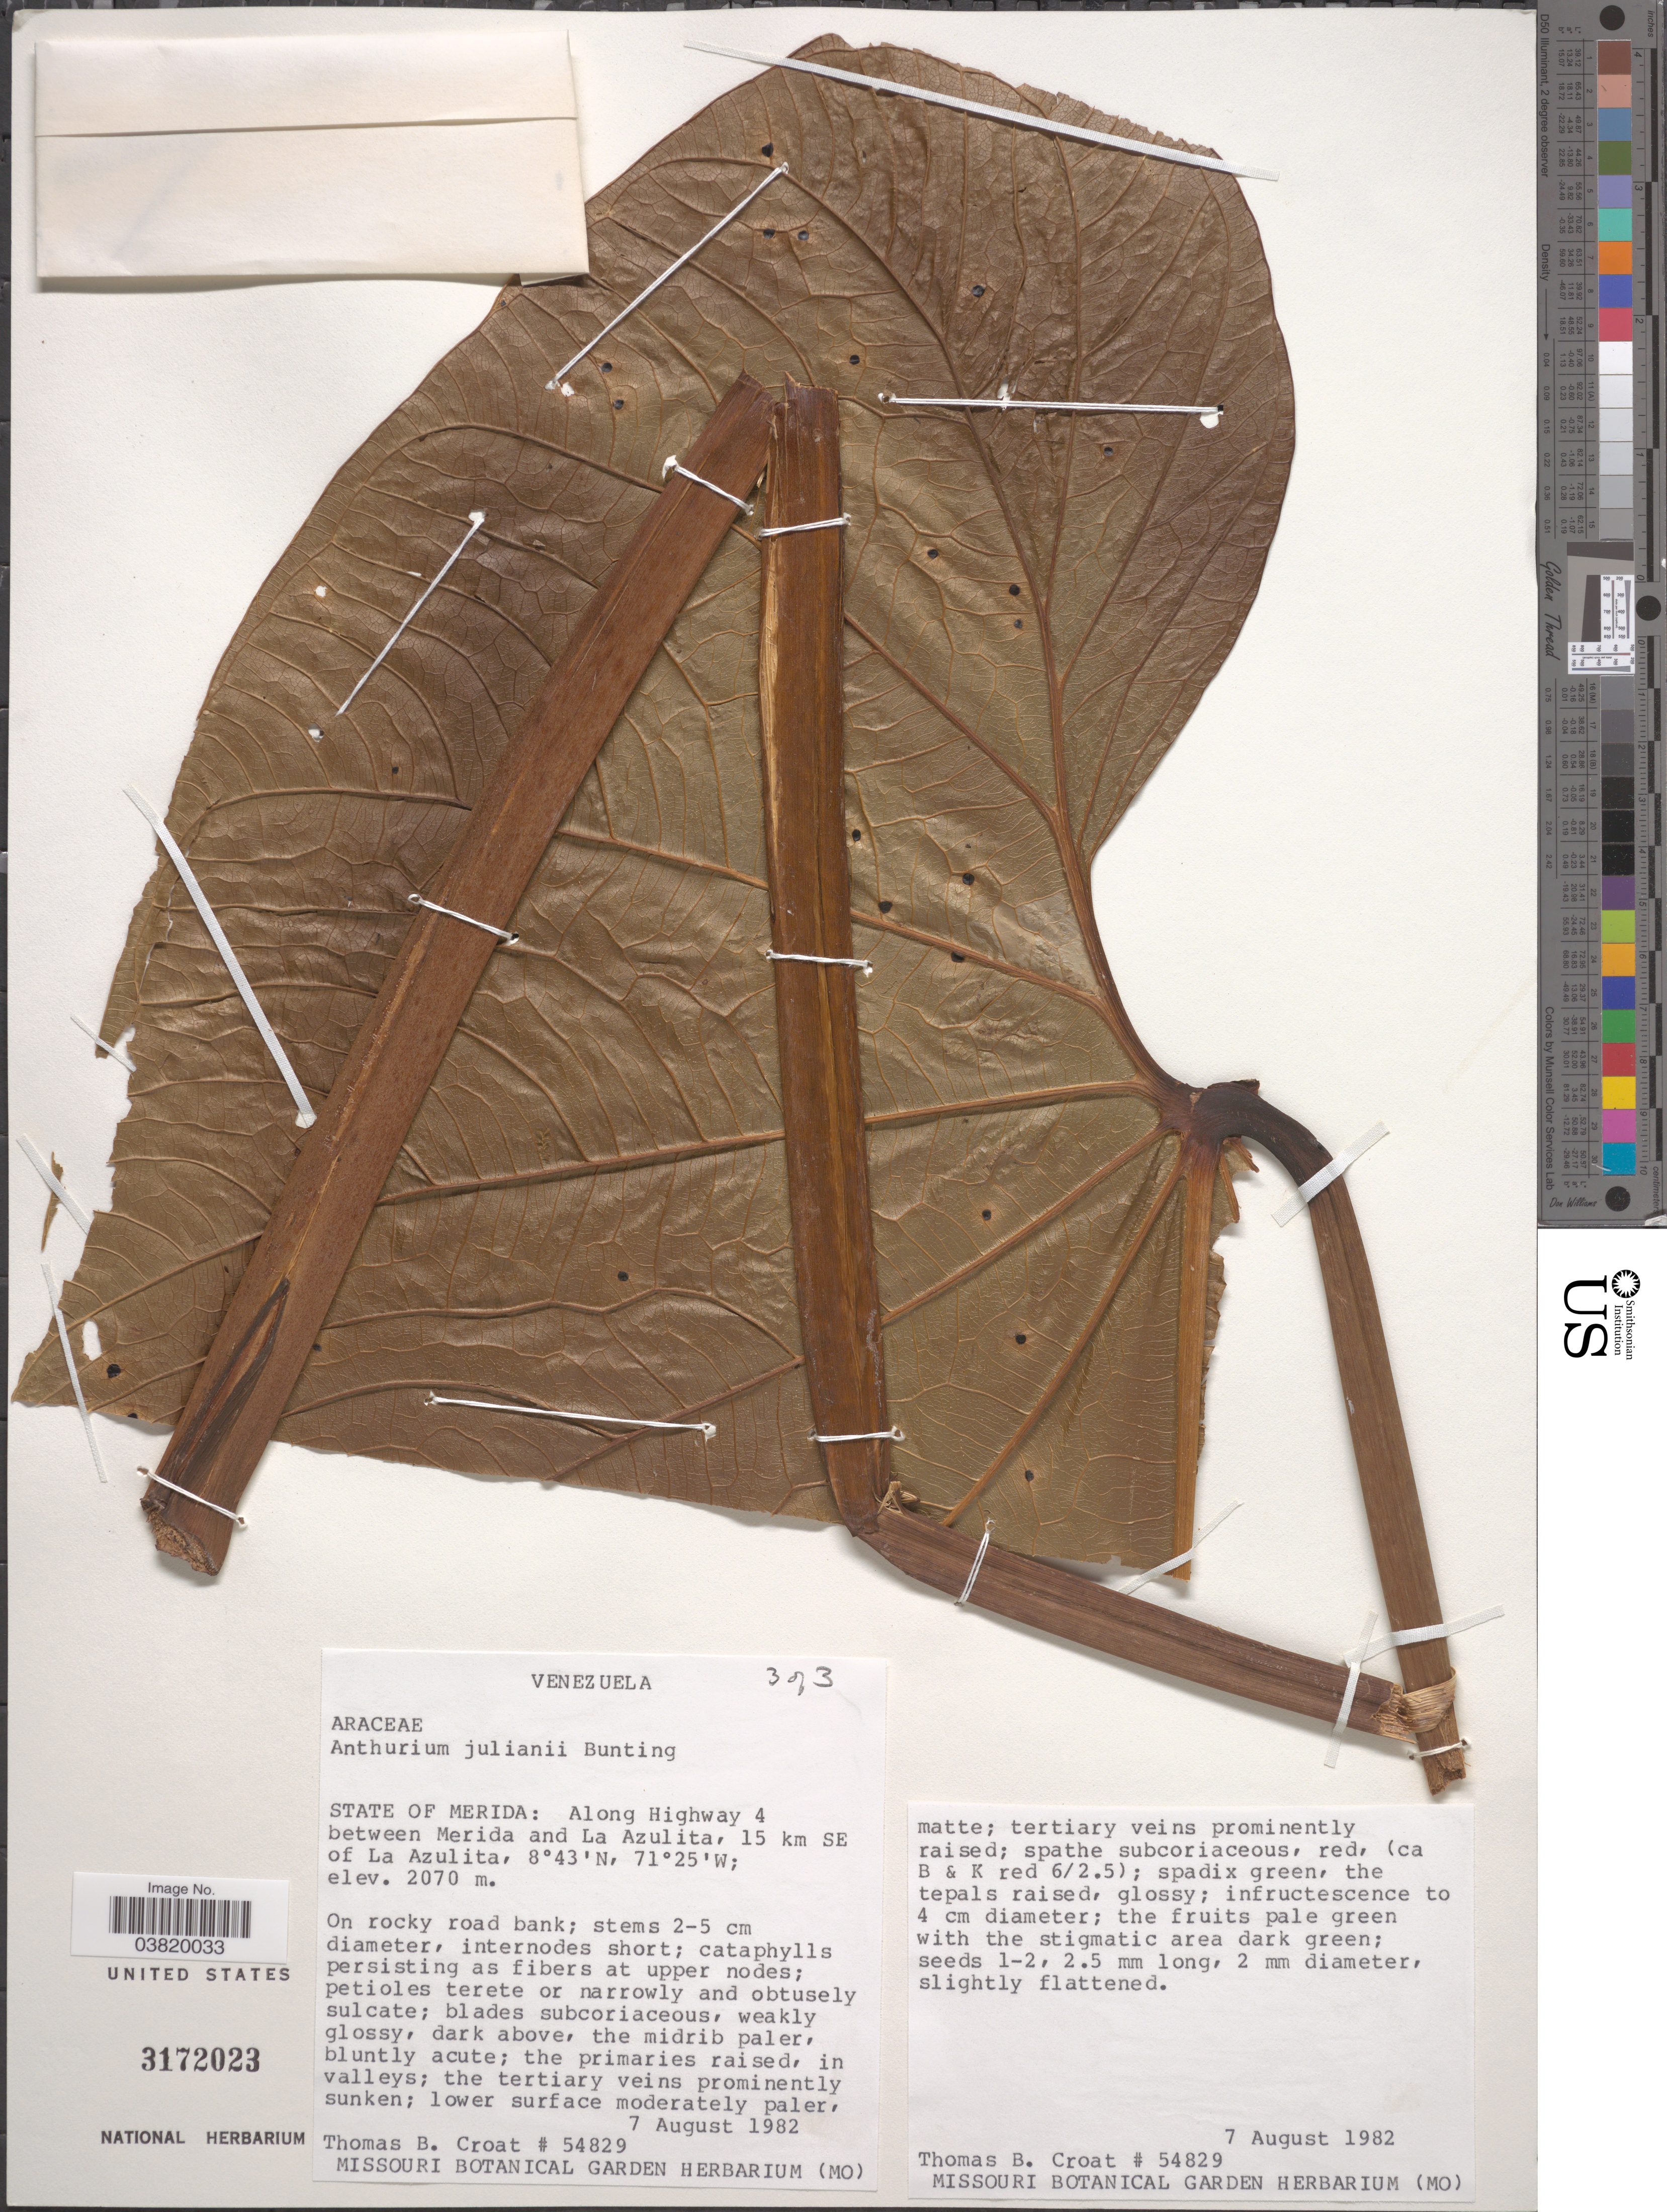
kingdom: Plantae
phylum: Tracheophyta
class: Liliopsida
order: Alismatales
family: Araceae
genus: Anthurium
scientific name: Anthurium julianii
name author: G.S. Bunting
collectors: T. B. Croat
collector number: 54829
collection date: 1982-08-07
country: Venezuela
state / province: Merida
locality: Along Highway 4 between Merida and La Azulita, 15 km SE of La Azulita.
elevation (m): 2070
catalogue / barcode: US 3172023